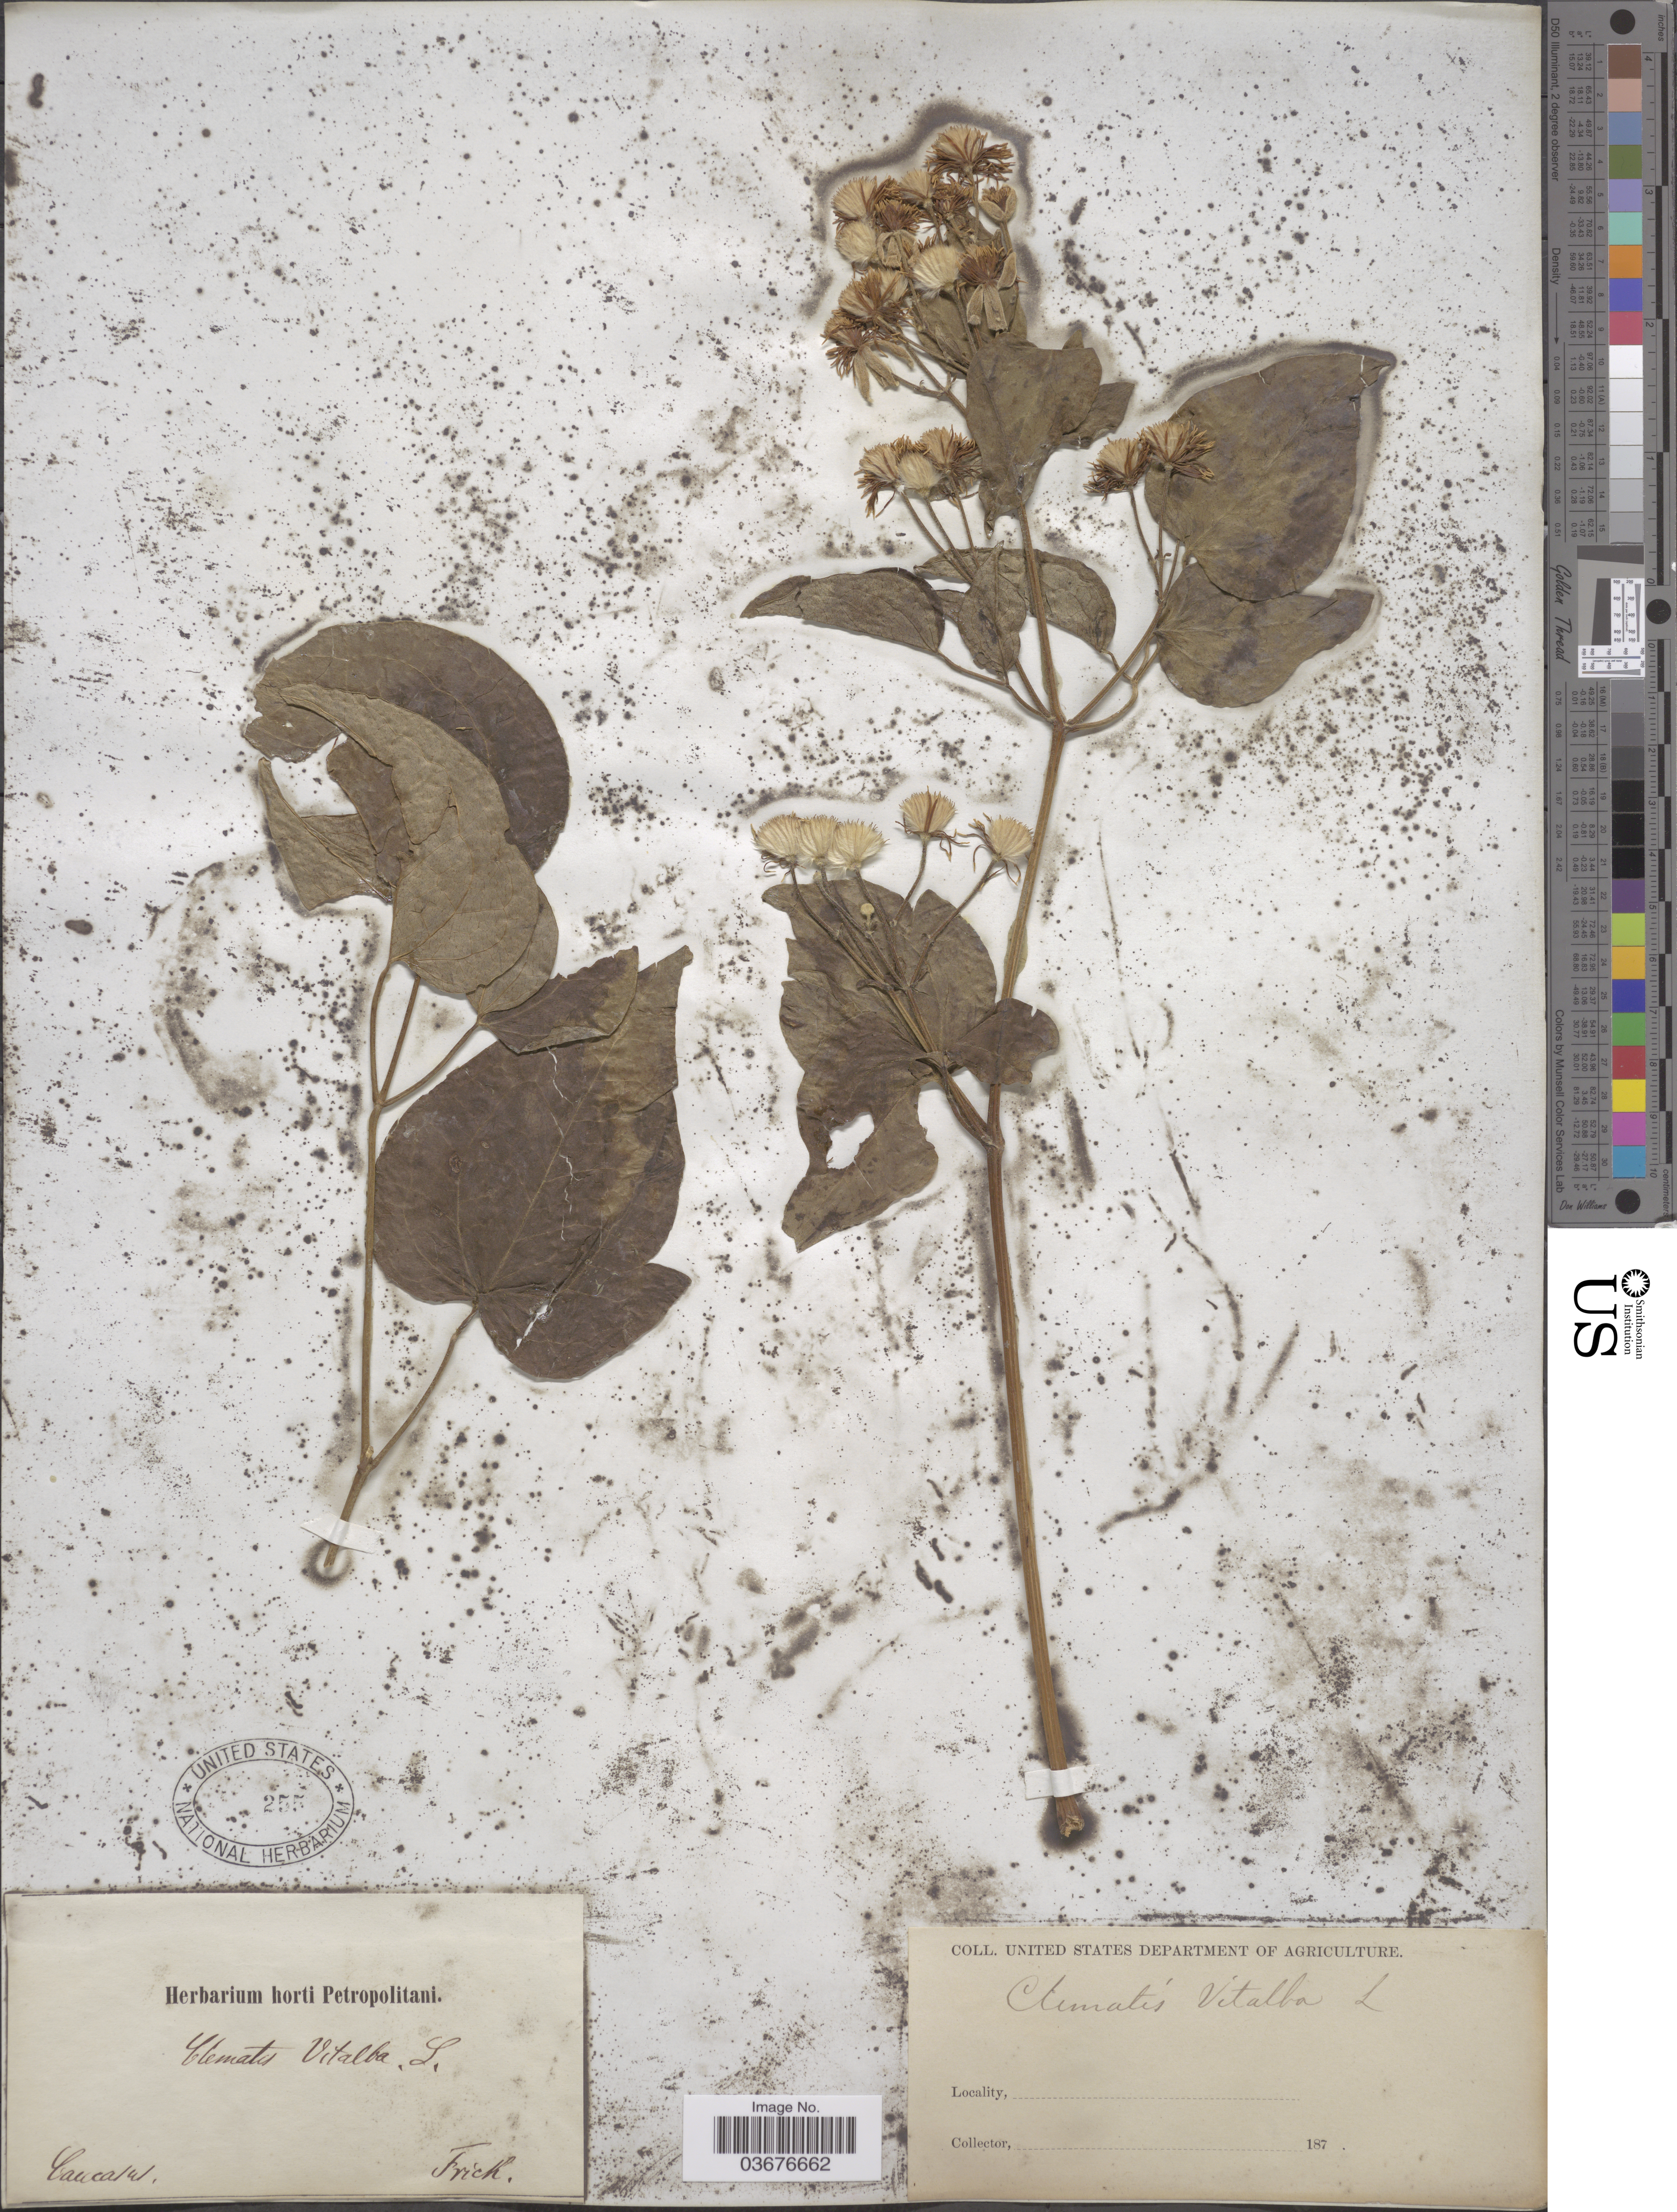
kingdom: Plantae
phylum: Tracheophyta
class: Magnoliopsida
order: Ranunculales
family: Ranunculaceae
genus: Clematis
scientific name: Clematis vitalba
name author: L.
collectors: Frick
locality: Caucasus.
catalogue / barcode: US 255